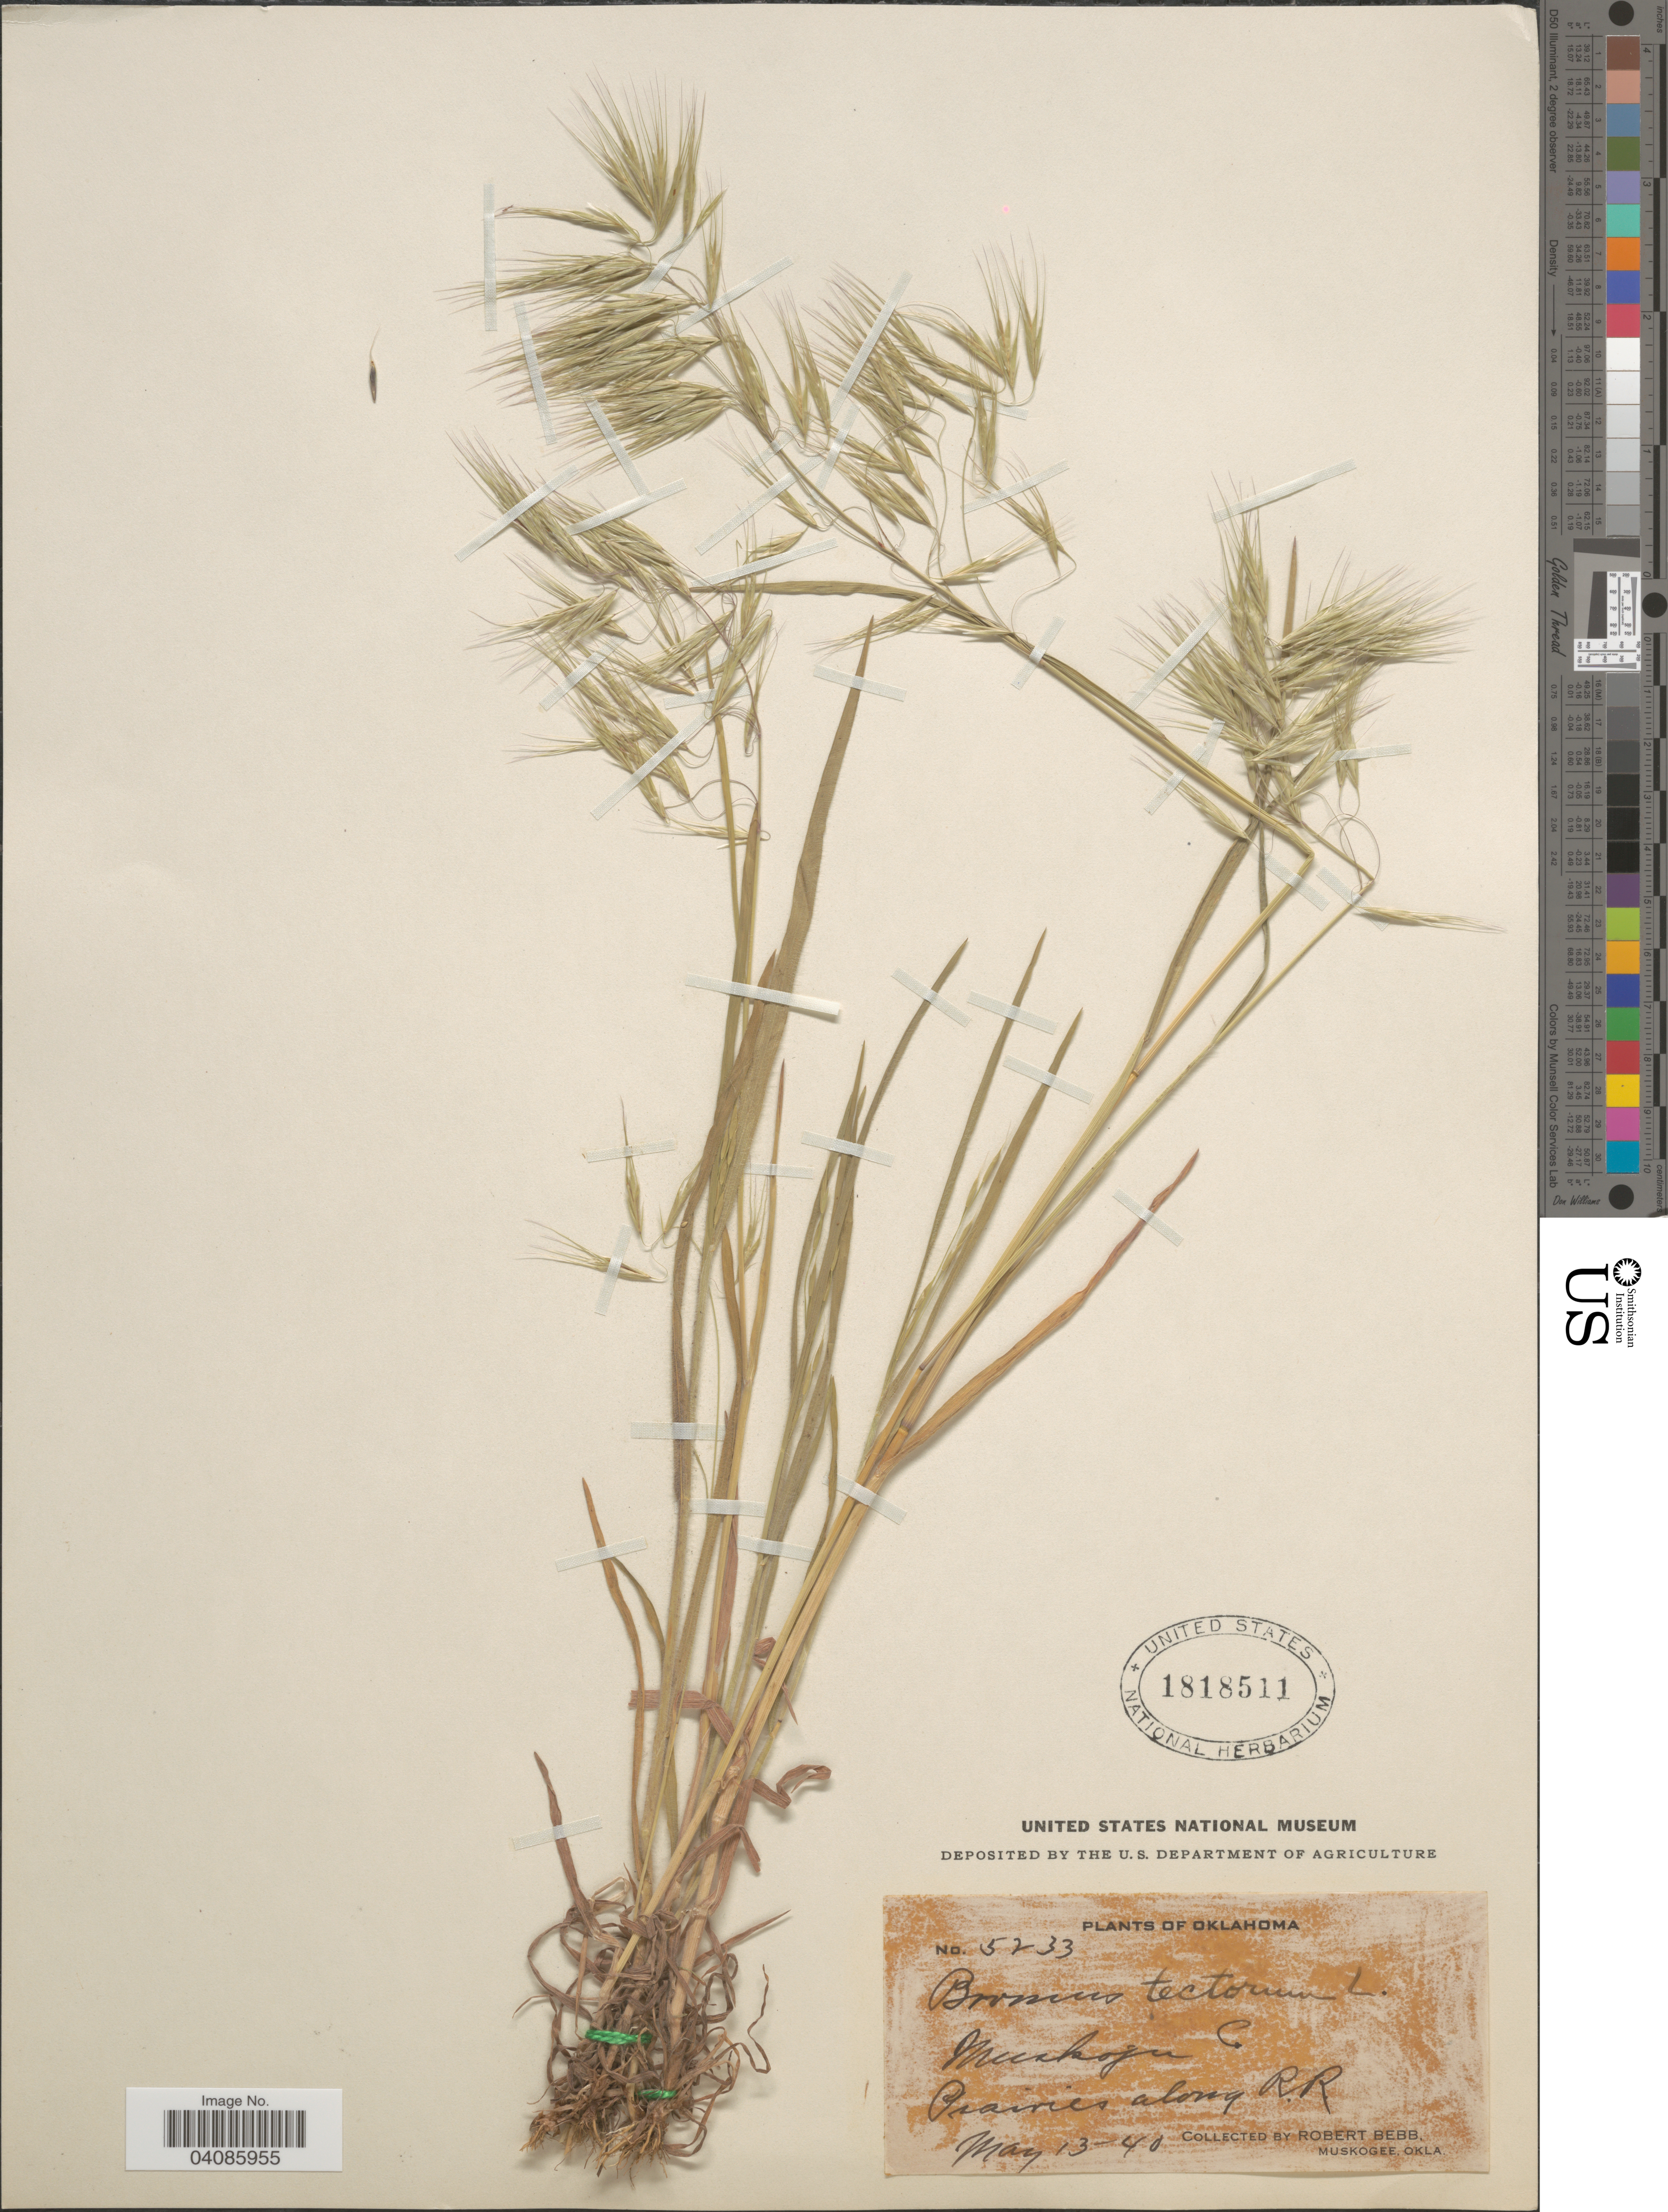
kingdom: Plantae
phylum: Tracheophyta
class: Liliopsida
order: Poales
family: Poaceae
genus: Bromus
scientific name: Bromus tectorum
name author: L.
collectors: R. Bebb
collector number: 5233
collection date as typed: Transcribed d/m/y: 13/5/40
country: United States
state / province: Oklahoma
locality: Muskogee Co. Prairies along R.R.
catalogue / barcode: US 1818511